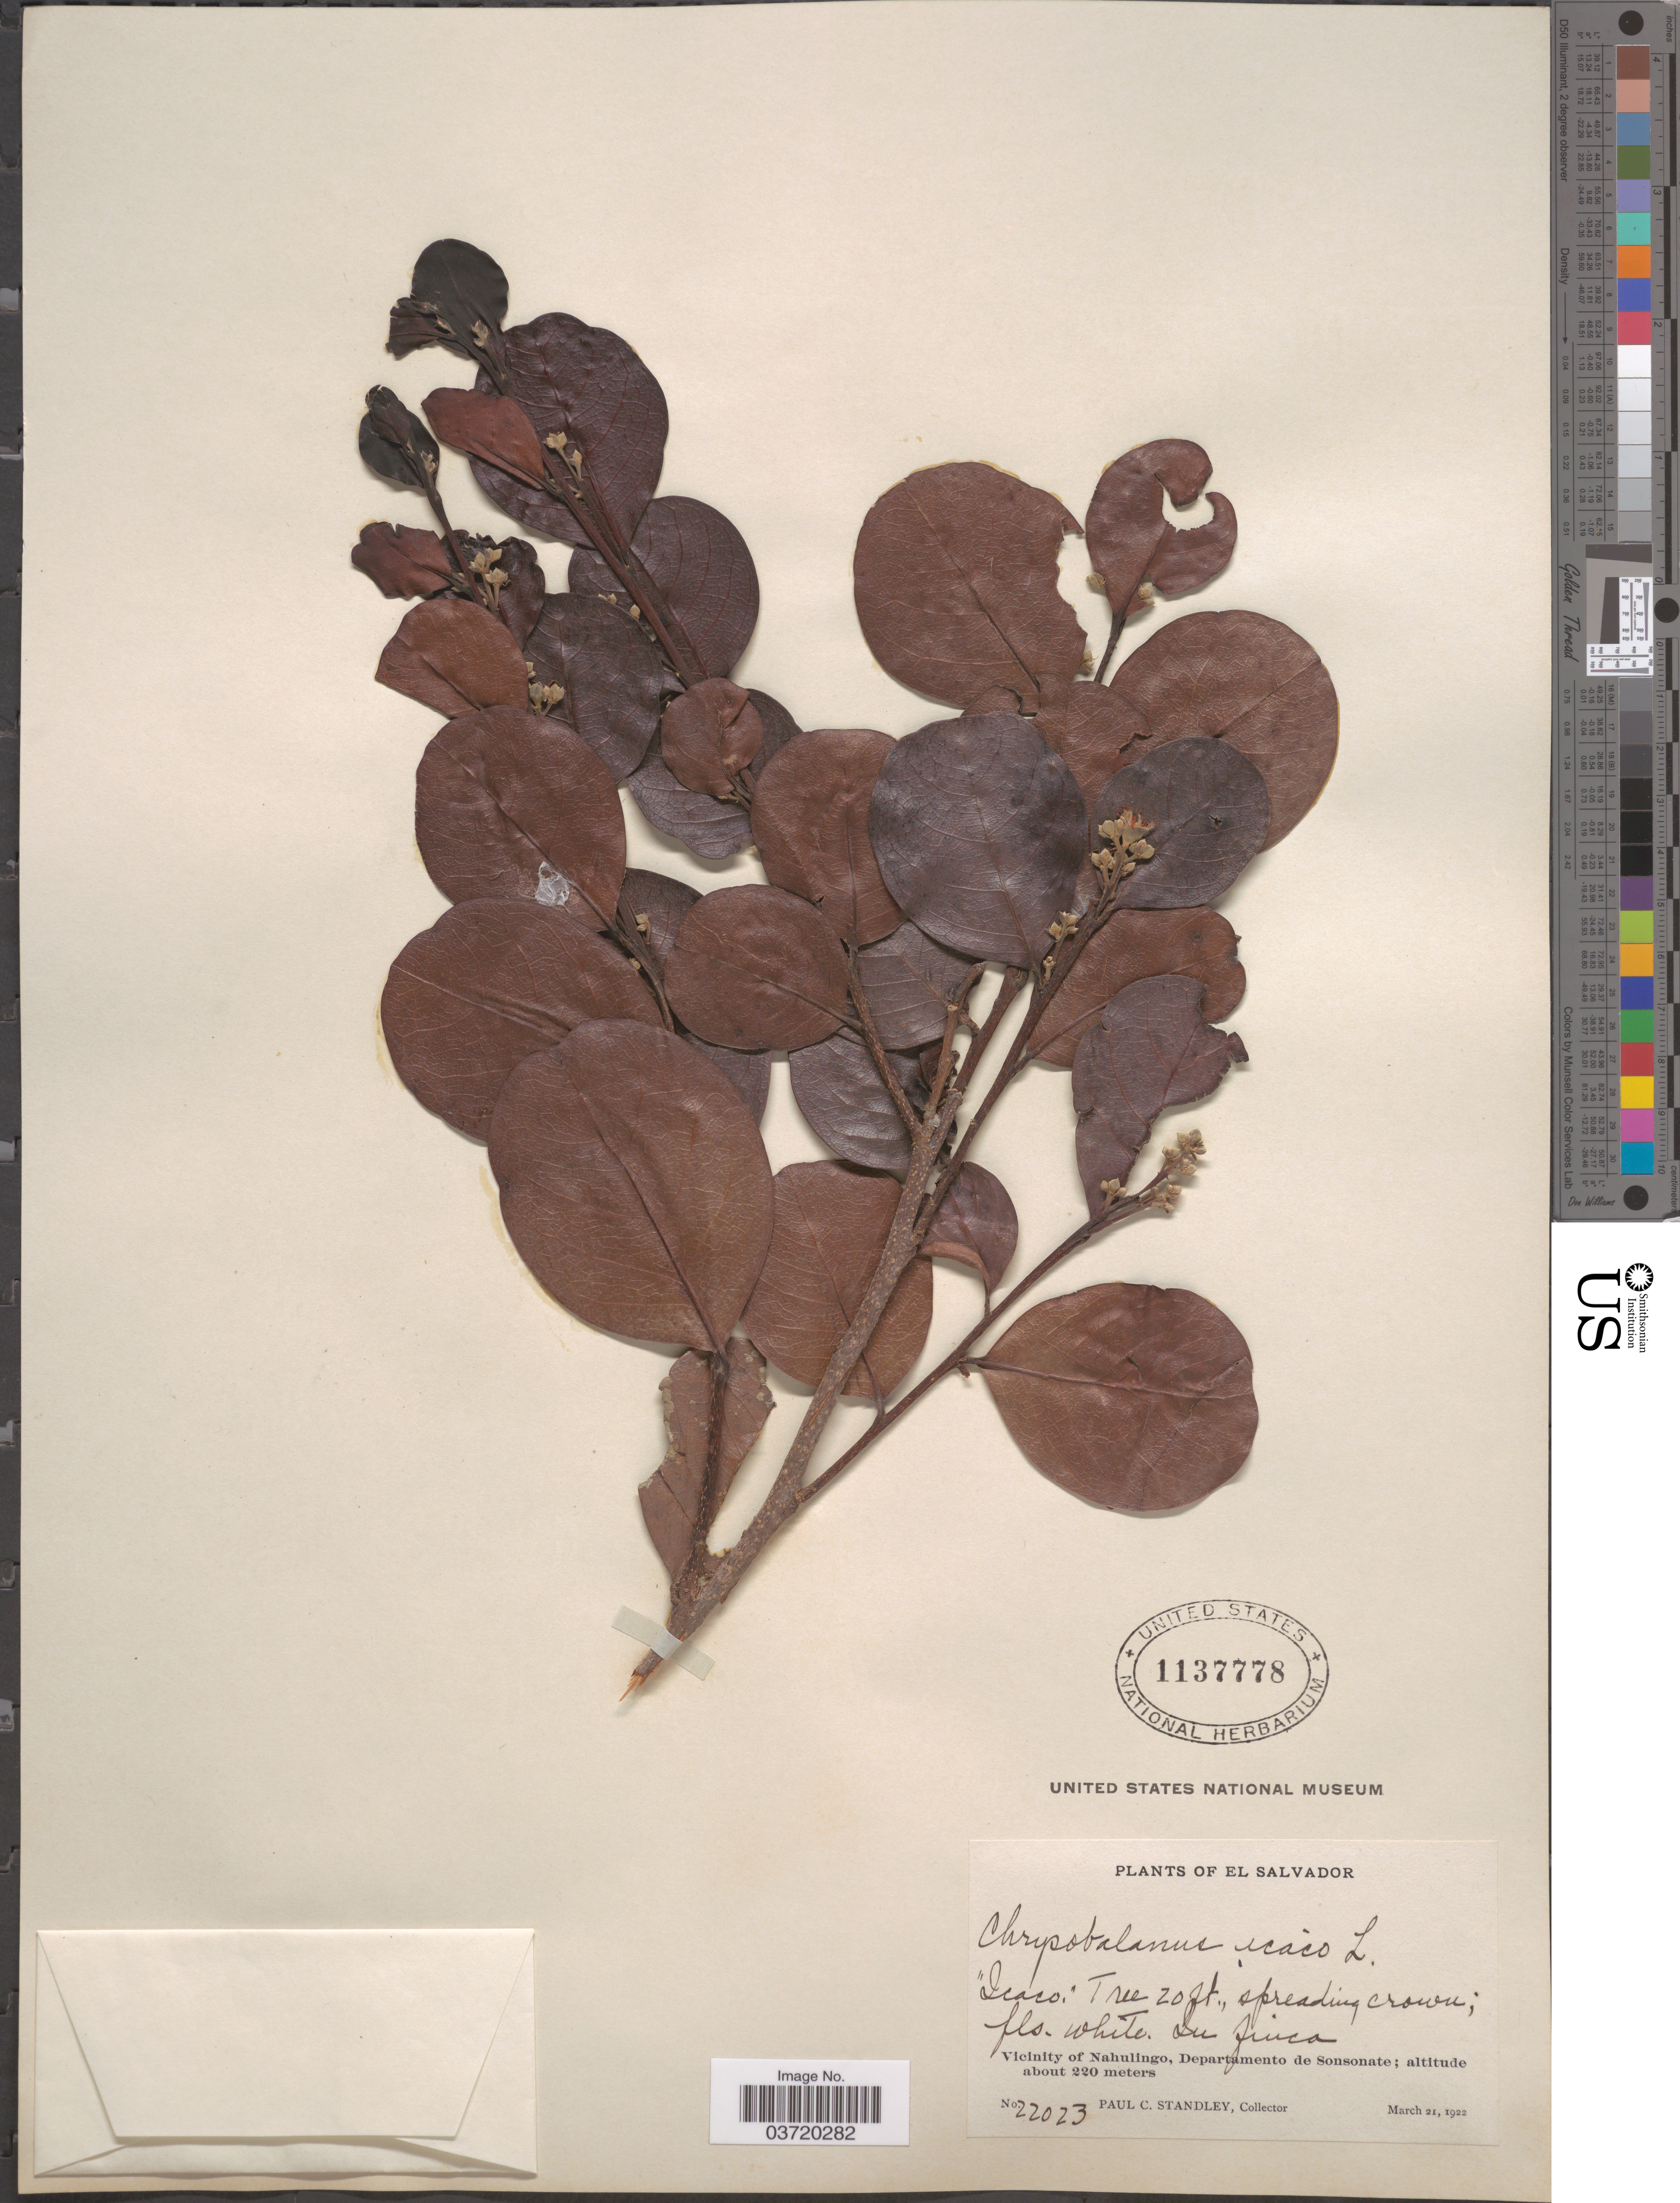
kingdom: Plantae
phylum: Tracheophyta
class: Magnoliopsida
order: Malpighiales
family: Chrysobalanaceae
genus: Chrysobalanus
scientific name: Chrysobalanus icaco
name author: L.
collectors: P. C. Standley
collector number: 22023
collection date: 1922-03-21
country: El Salvador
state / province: Sonsonate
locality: Vicinity of Nahulingo, Departamento de Sonsonate.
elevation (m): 220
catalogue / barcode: US 1137778